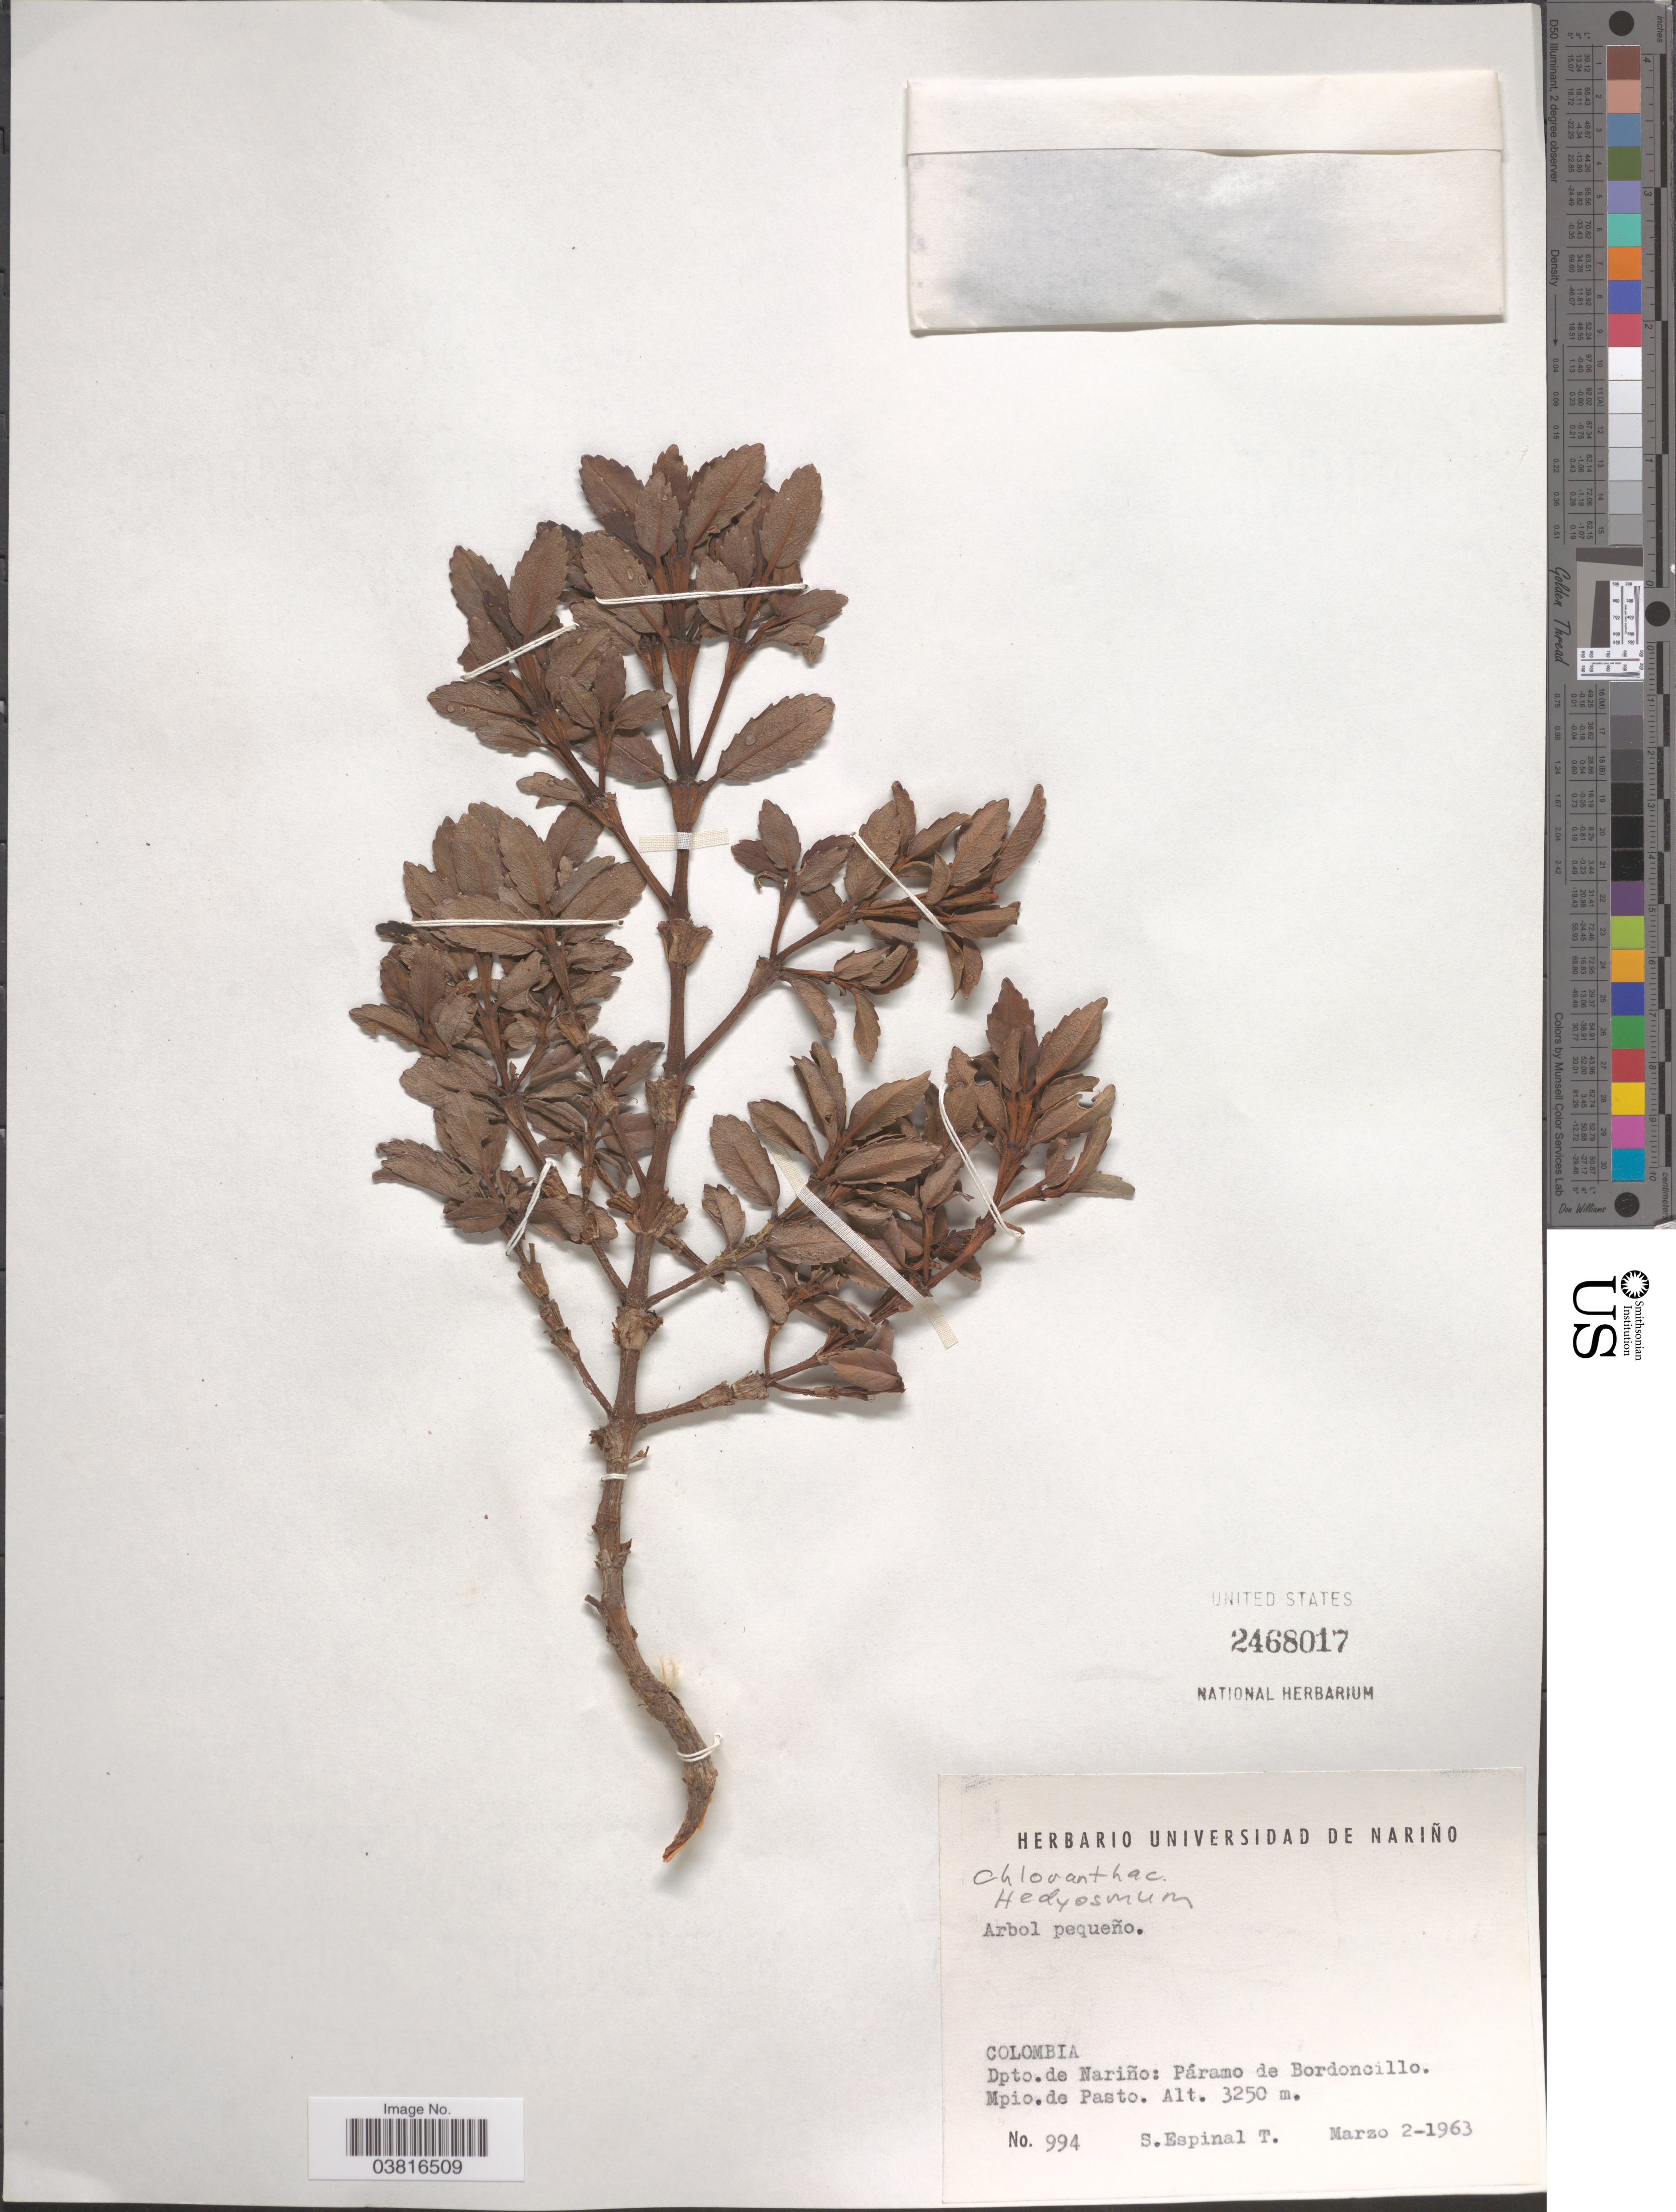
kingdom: Plantae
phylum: Tracheophyta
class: Magnoliopsida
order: Chloranthales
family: Chloranthaceae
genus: Hedyosmum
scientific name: Hedyosmum sp.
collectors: S. Espinal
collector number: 994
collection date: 1963-03-02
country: Colombia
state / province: Nariño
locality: Dpto. de Nariño: Páramo de Bordoncillo. Mpio. de Pasto.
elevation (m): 3250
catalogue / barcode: US 2468017